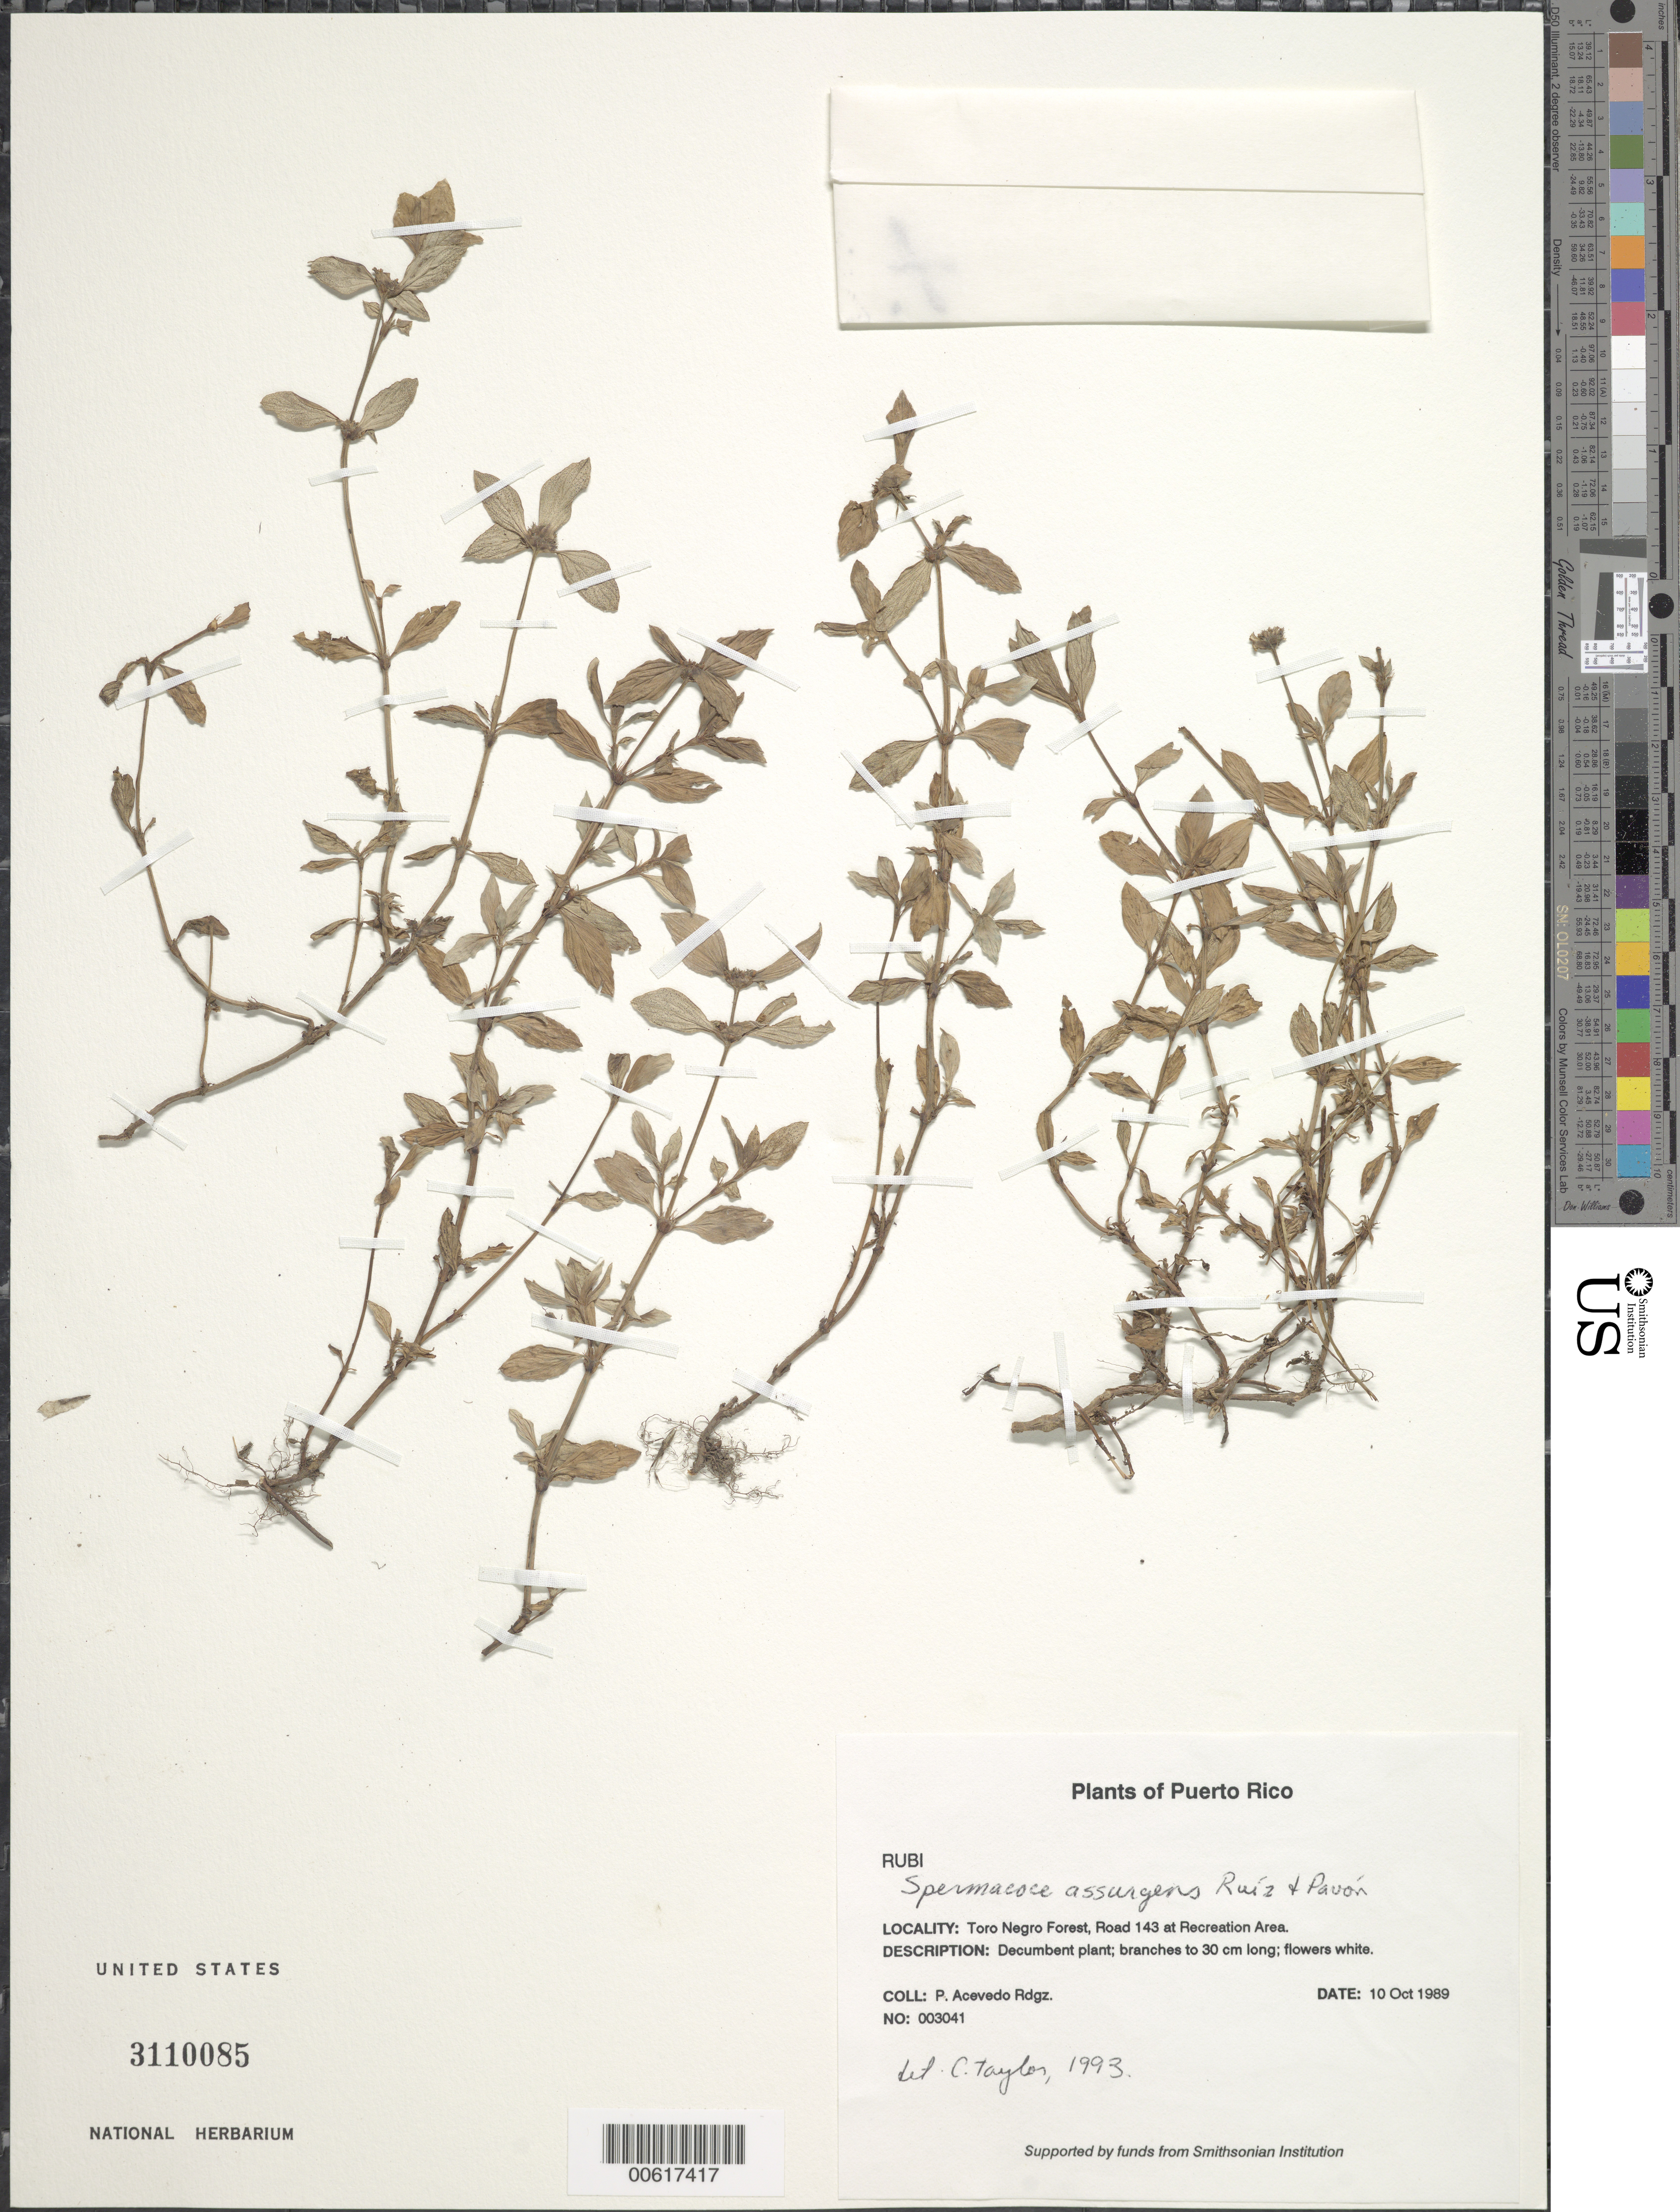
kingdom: Plantae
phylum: Tracheophyta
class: Magnoliopsida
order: Gentianales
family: Rubiaceae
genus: Spermacoce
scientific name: Spermacoce assurgens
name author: Ruiz & Pav.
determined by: Taylor, Charlotte M.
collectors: P. Acevedo-Rodr.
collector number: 3041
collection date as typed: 10 Oct 1989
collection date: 1989-10-10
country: Puerto Rico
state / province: Jayuya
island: Puerto Rico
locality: Jayuya; Toro Negro Forest, Road 143 at Recreation Area.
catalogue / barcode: US 3110085